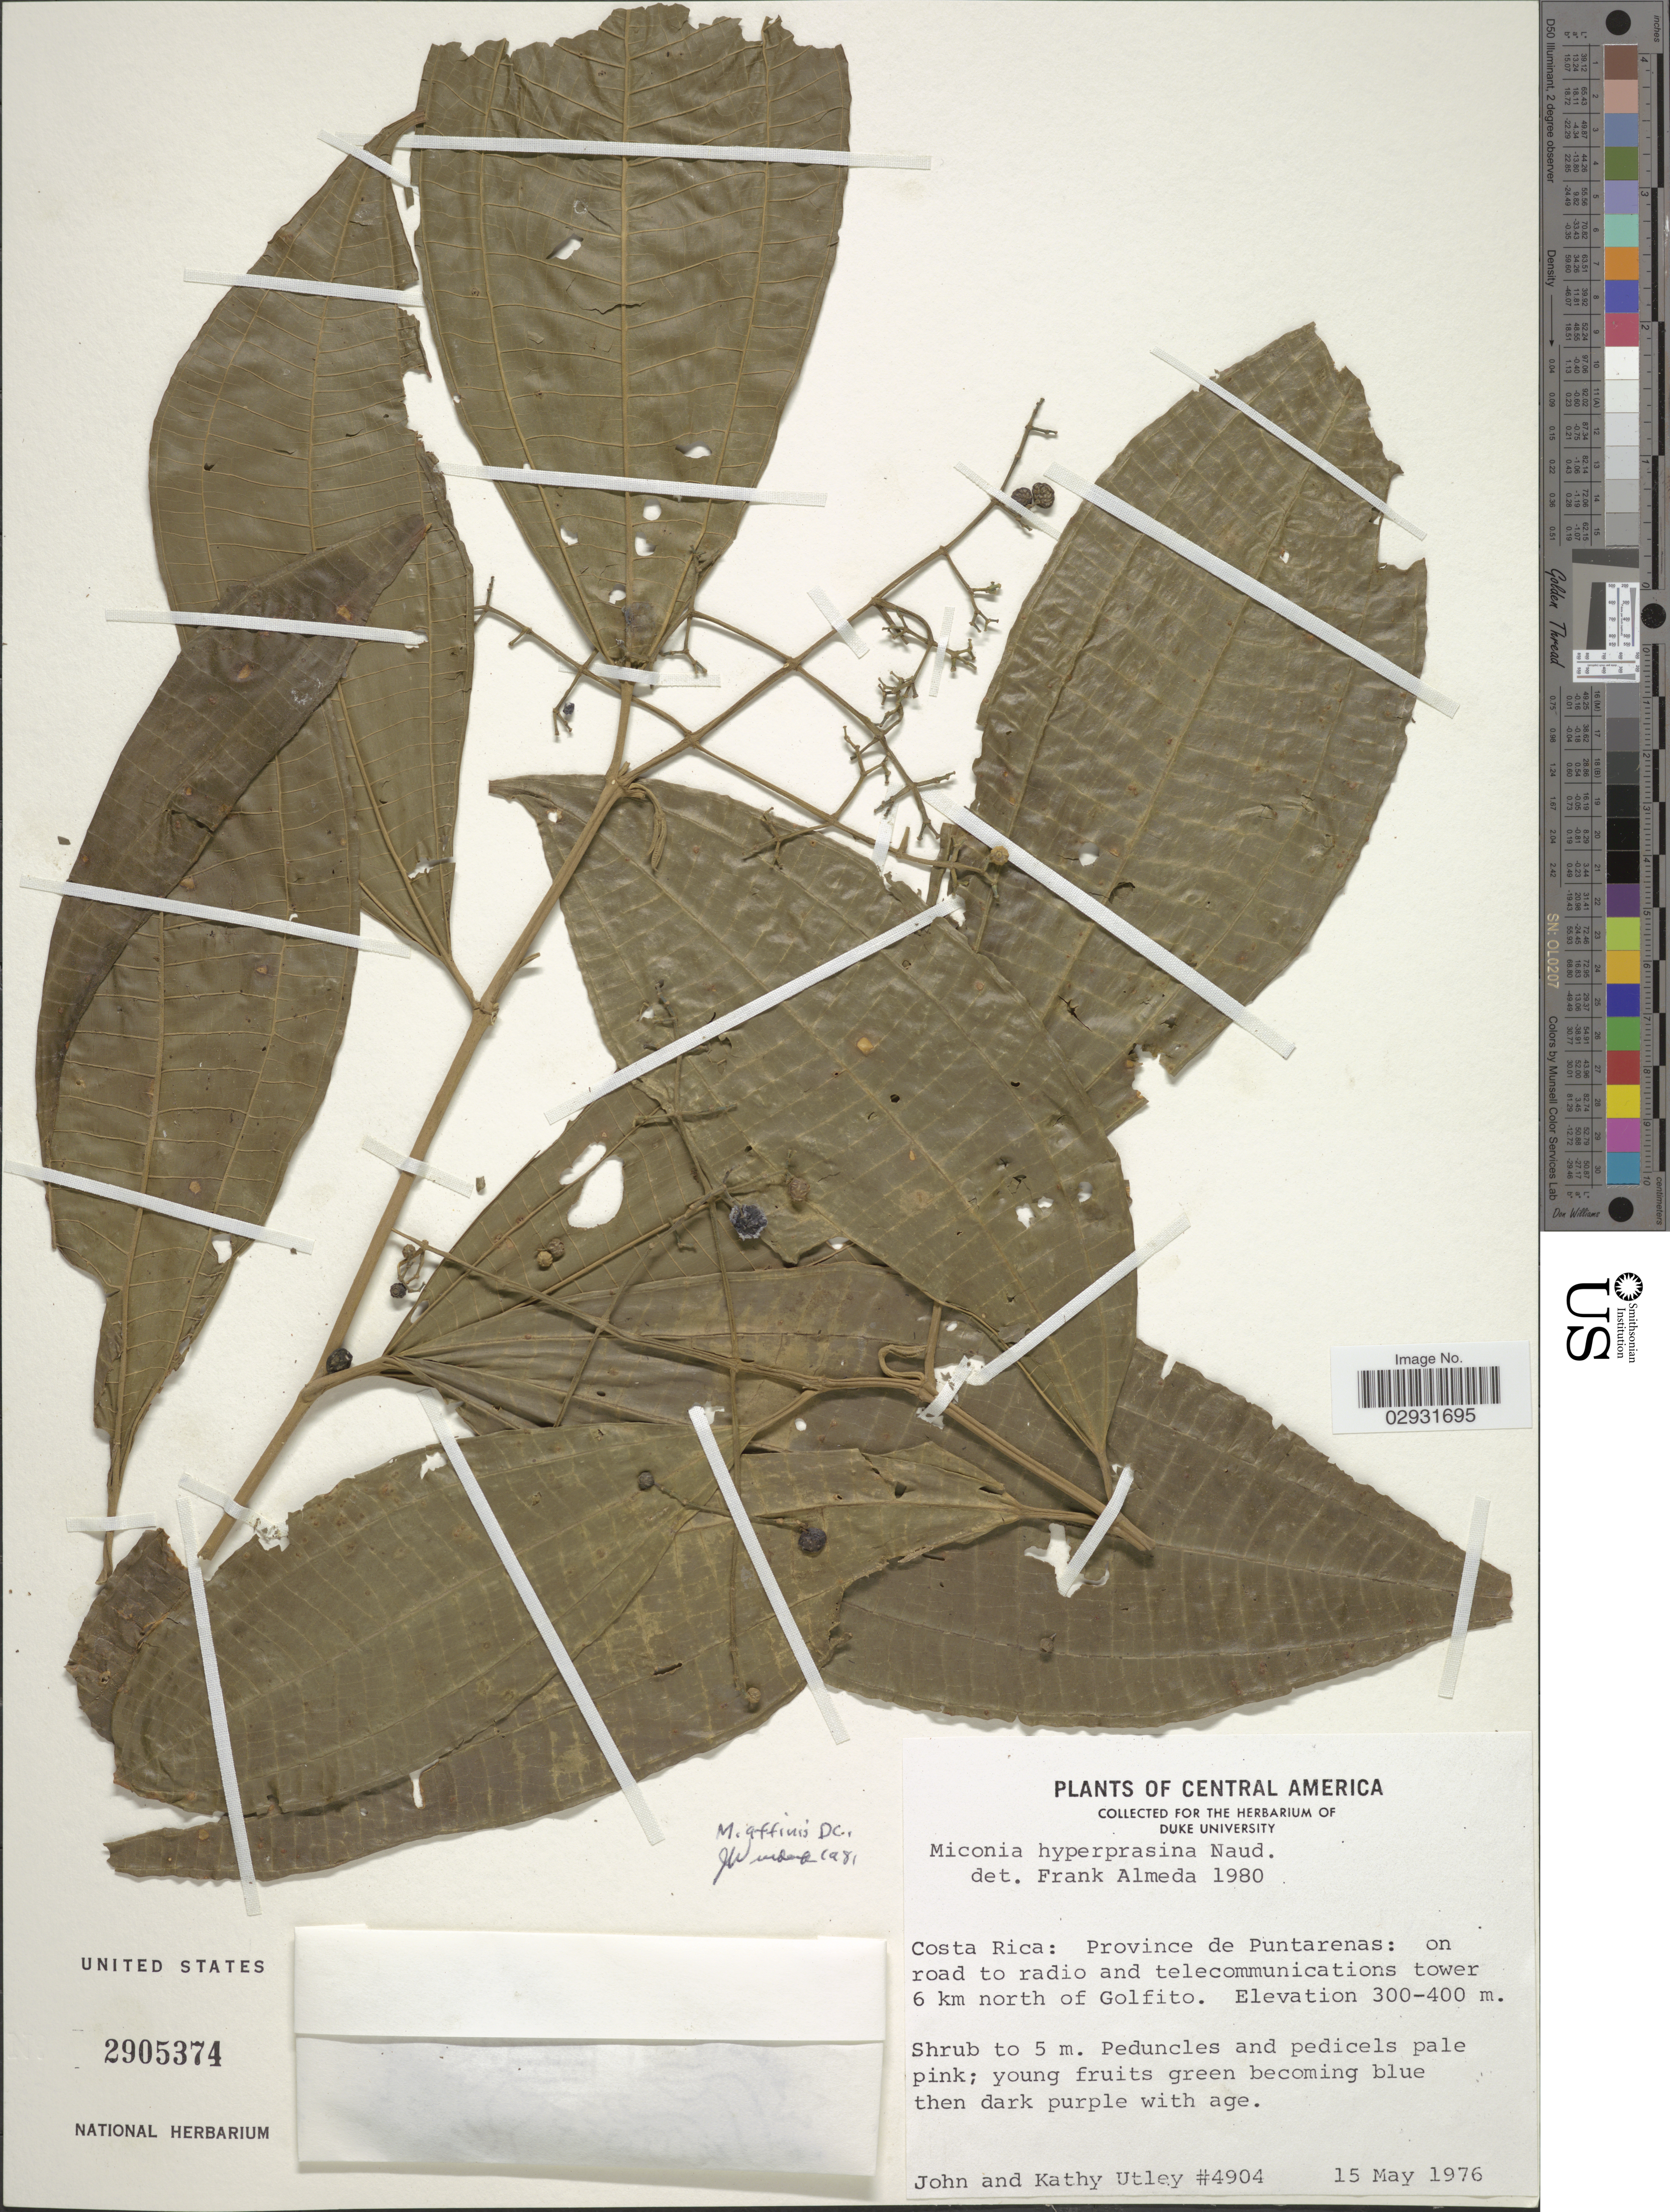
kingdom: Plantae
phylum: Tracheophyta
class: Magnoliopsida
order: Myrtales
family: Melastomataceae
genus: Miconia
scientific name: Miconia affinis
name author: DC.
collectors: J. F. Utley & K. Burt-Utley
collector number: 4904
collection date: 1976-05-15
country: Costa Rica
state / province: Puntarenas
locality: Costa Rica: Province de Puntarenas: on road to radio and telecommunications tower 6 km north of Golfito.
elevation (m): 300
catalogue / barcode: US 2905374